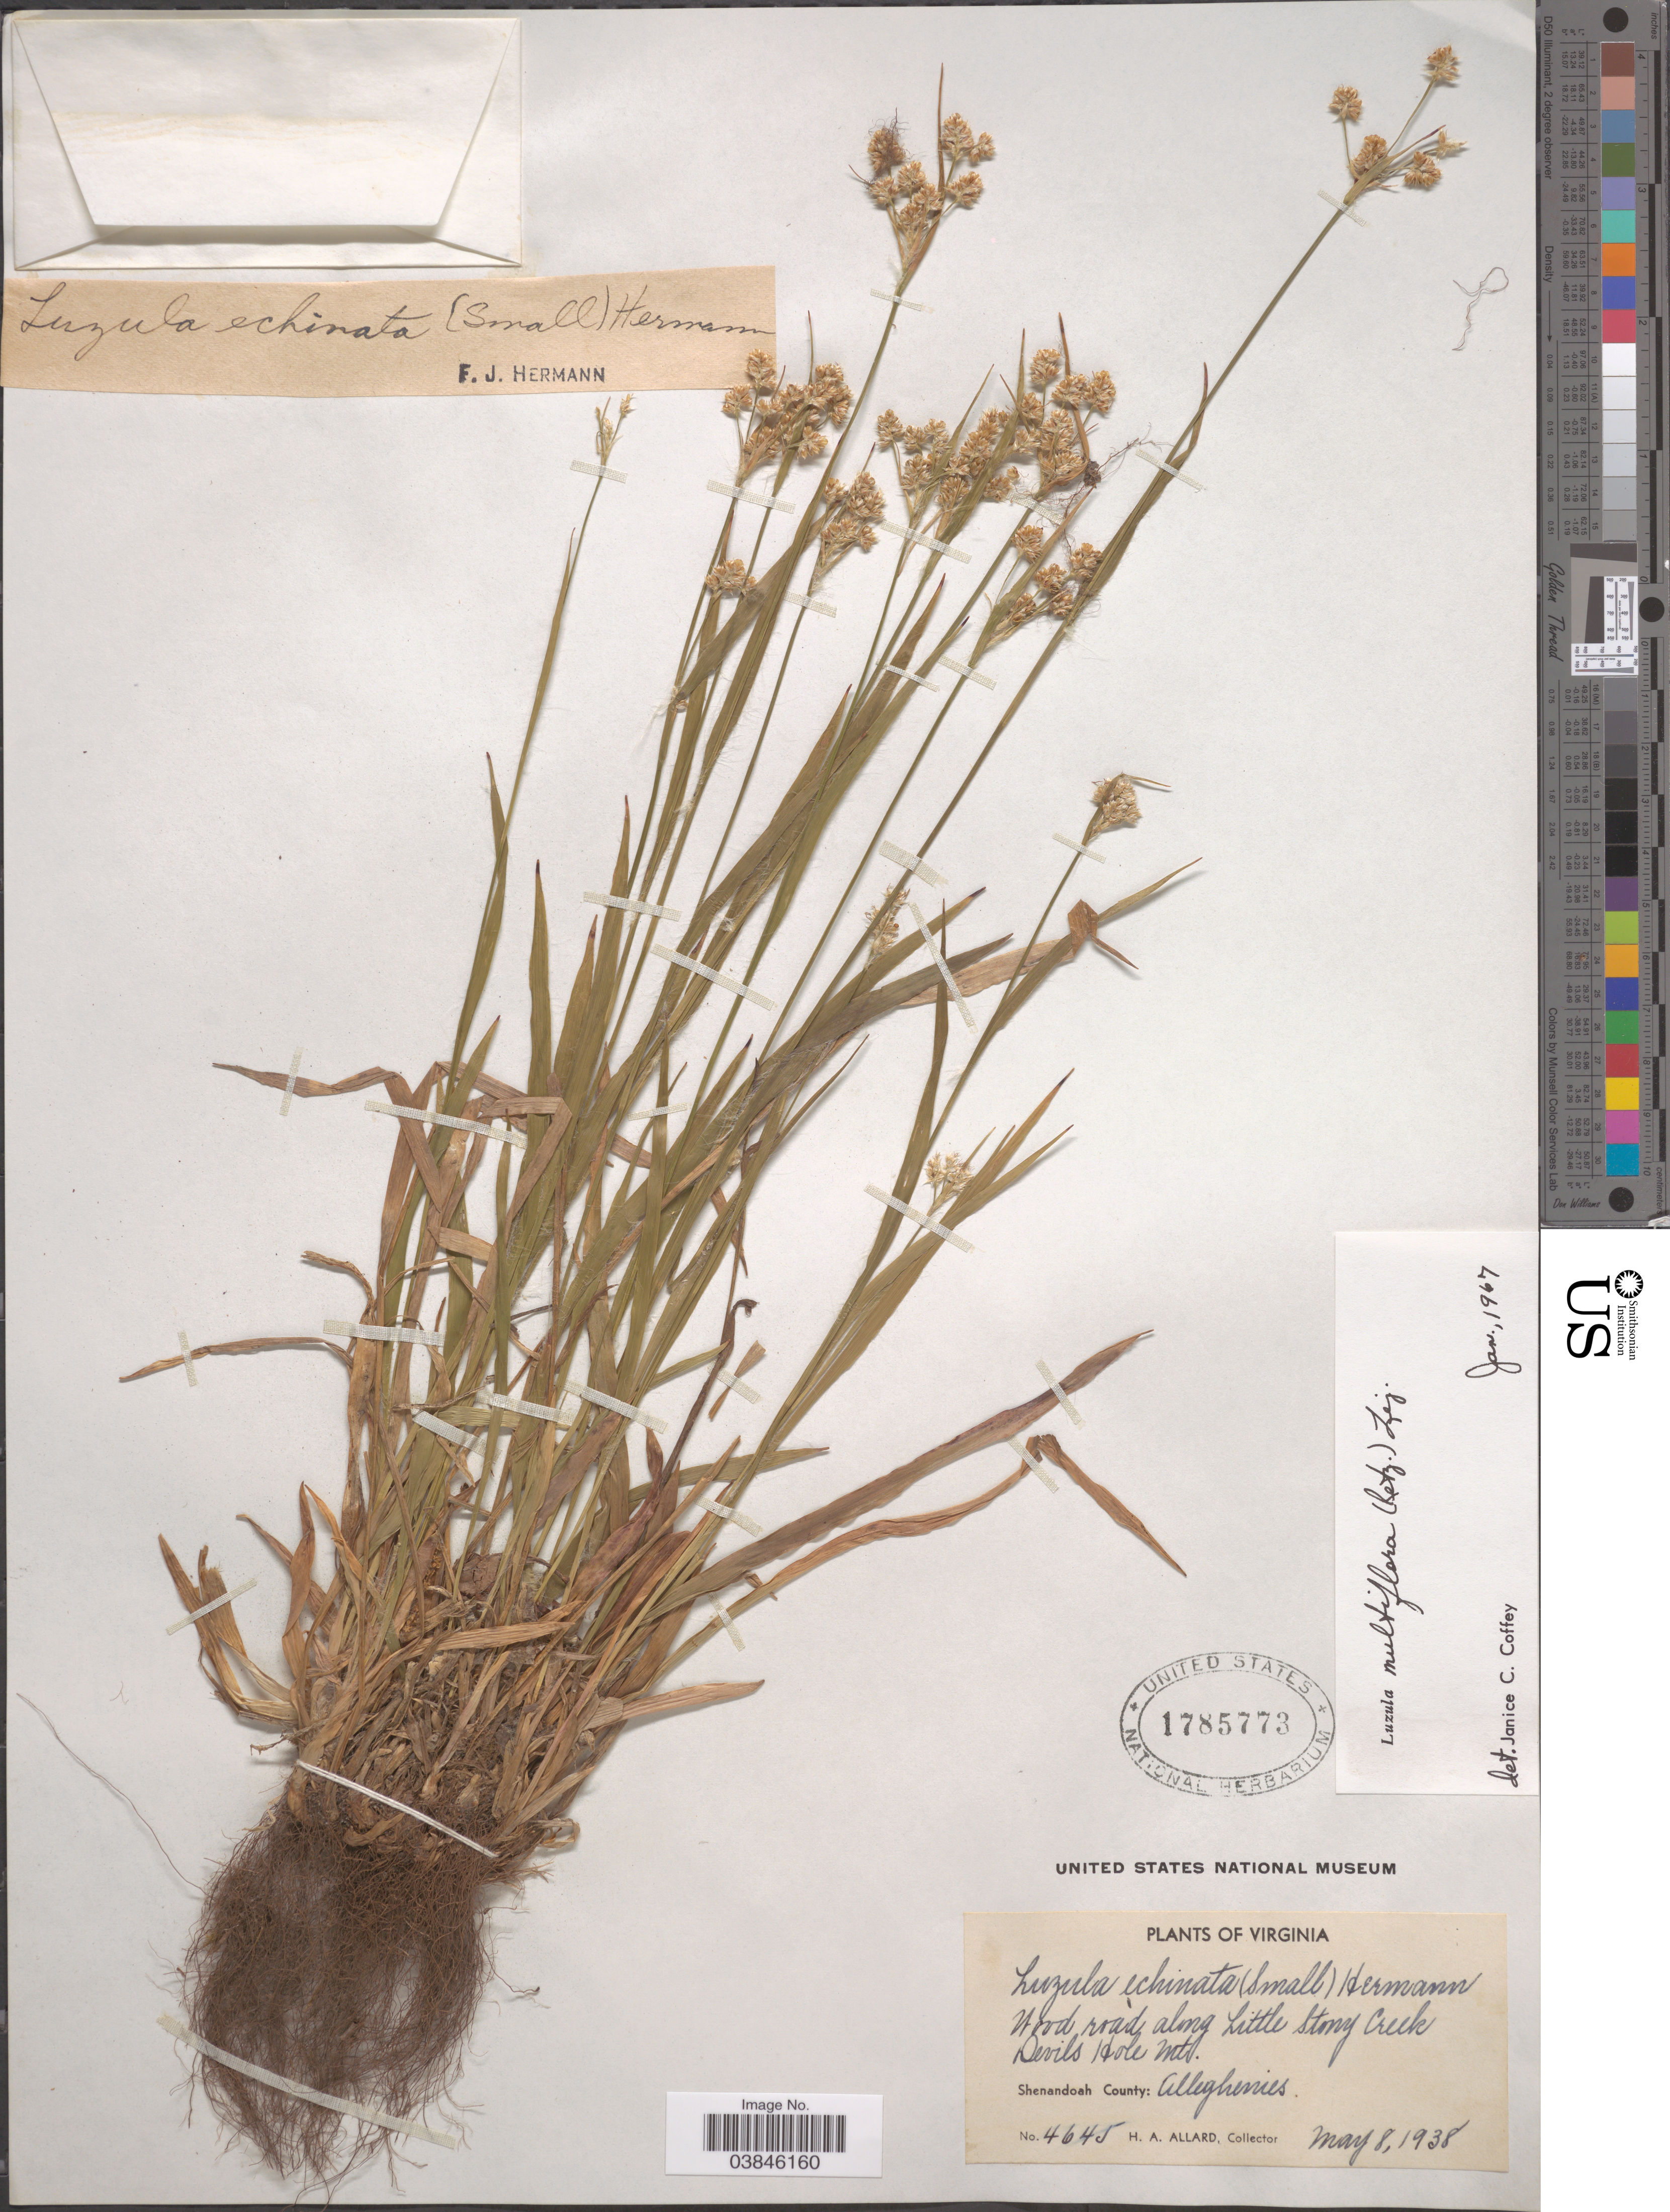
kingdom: Plantae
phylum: Tracheophyta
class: Liliopsida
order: Poales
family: Juncaceae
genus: Luzula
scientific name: Luzula multiflora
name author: (Ehrh.) Lej.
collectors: H. A. Allard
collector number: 4645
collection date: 1938-05-08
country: United States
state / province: Virginia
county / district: Shenandoah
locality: Wood road along Little Stony Creek Devils Hole Mts. Shenandoah County: Alleghenies.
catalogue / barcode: US 1785773